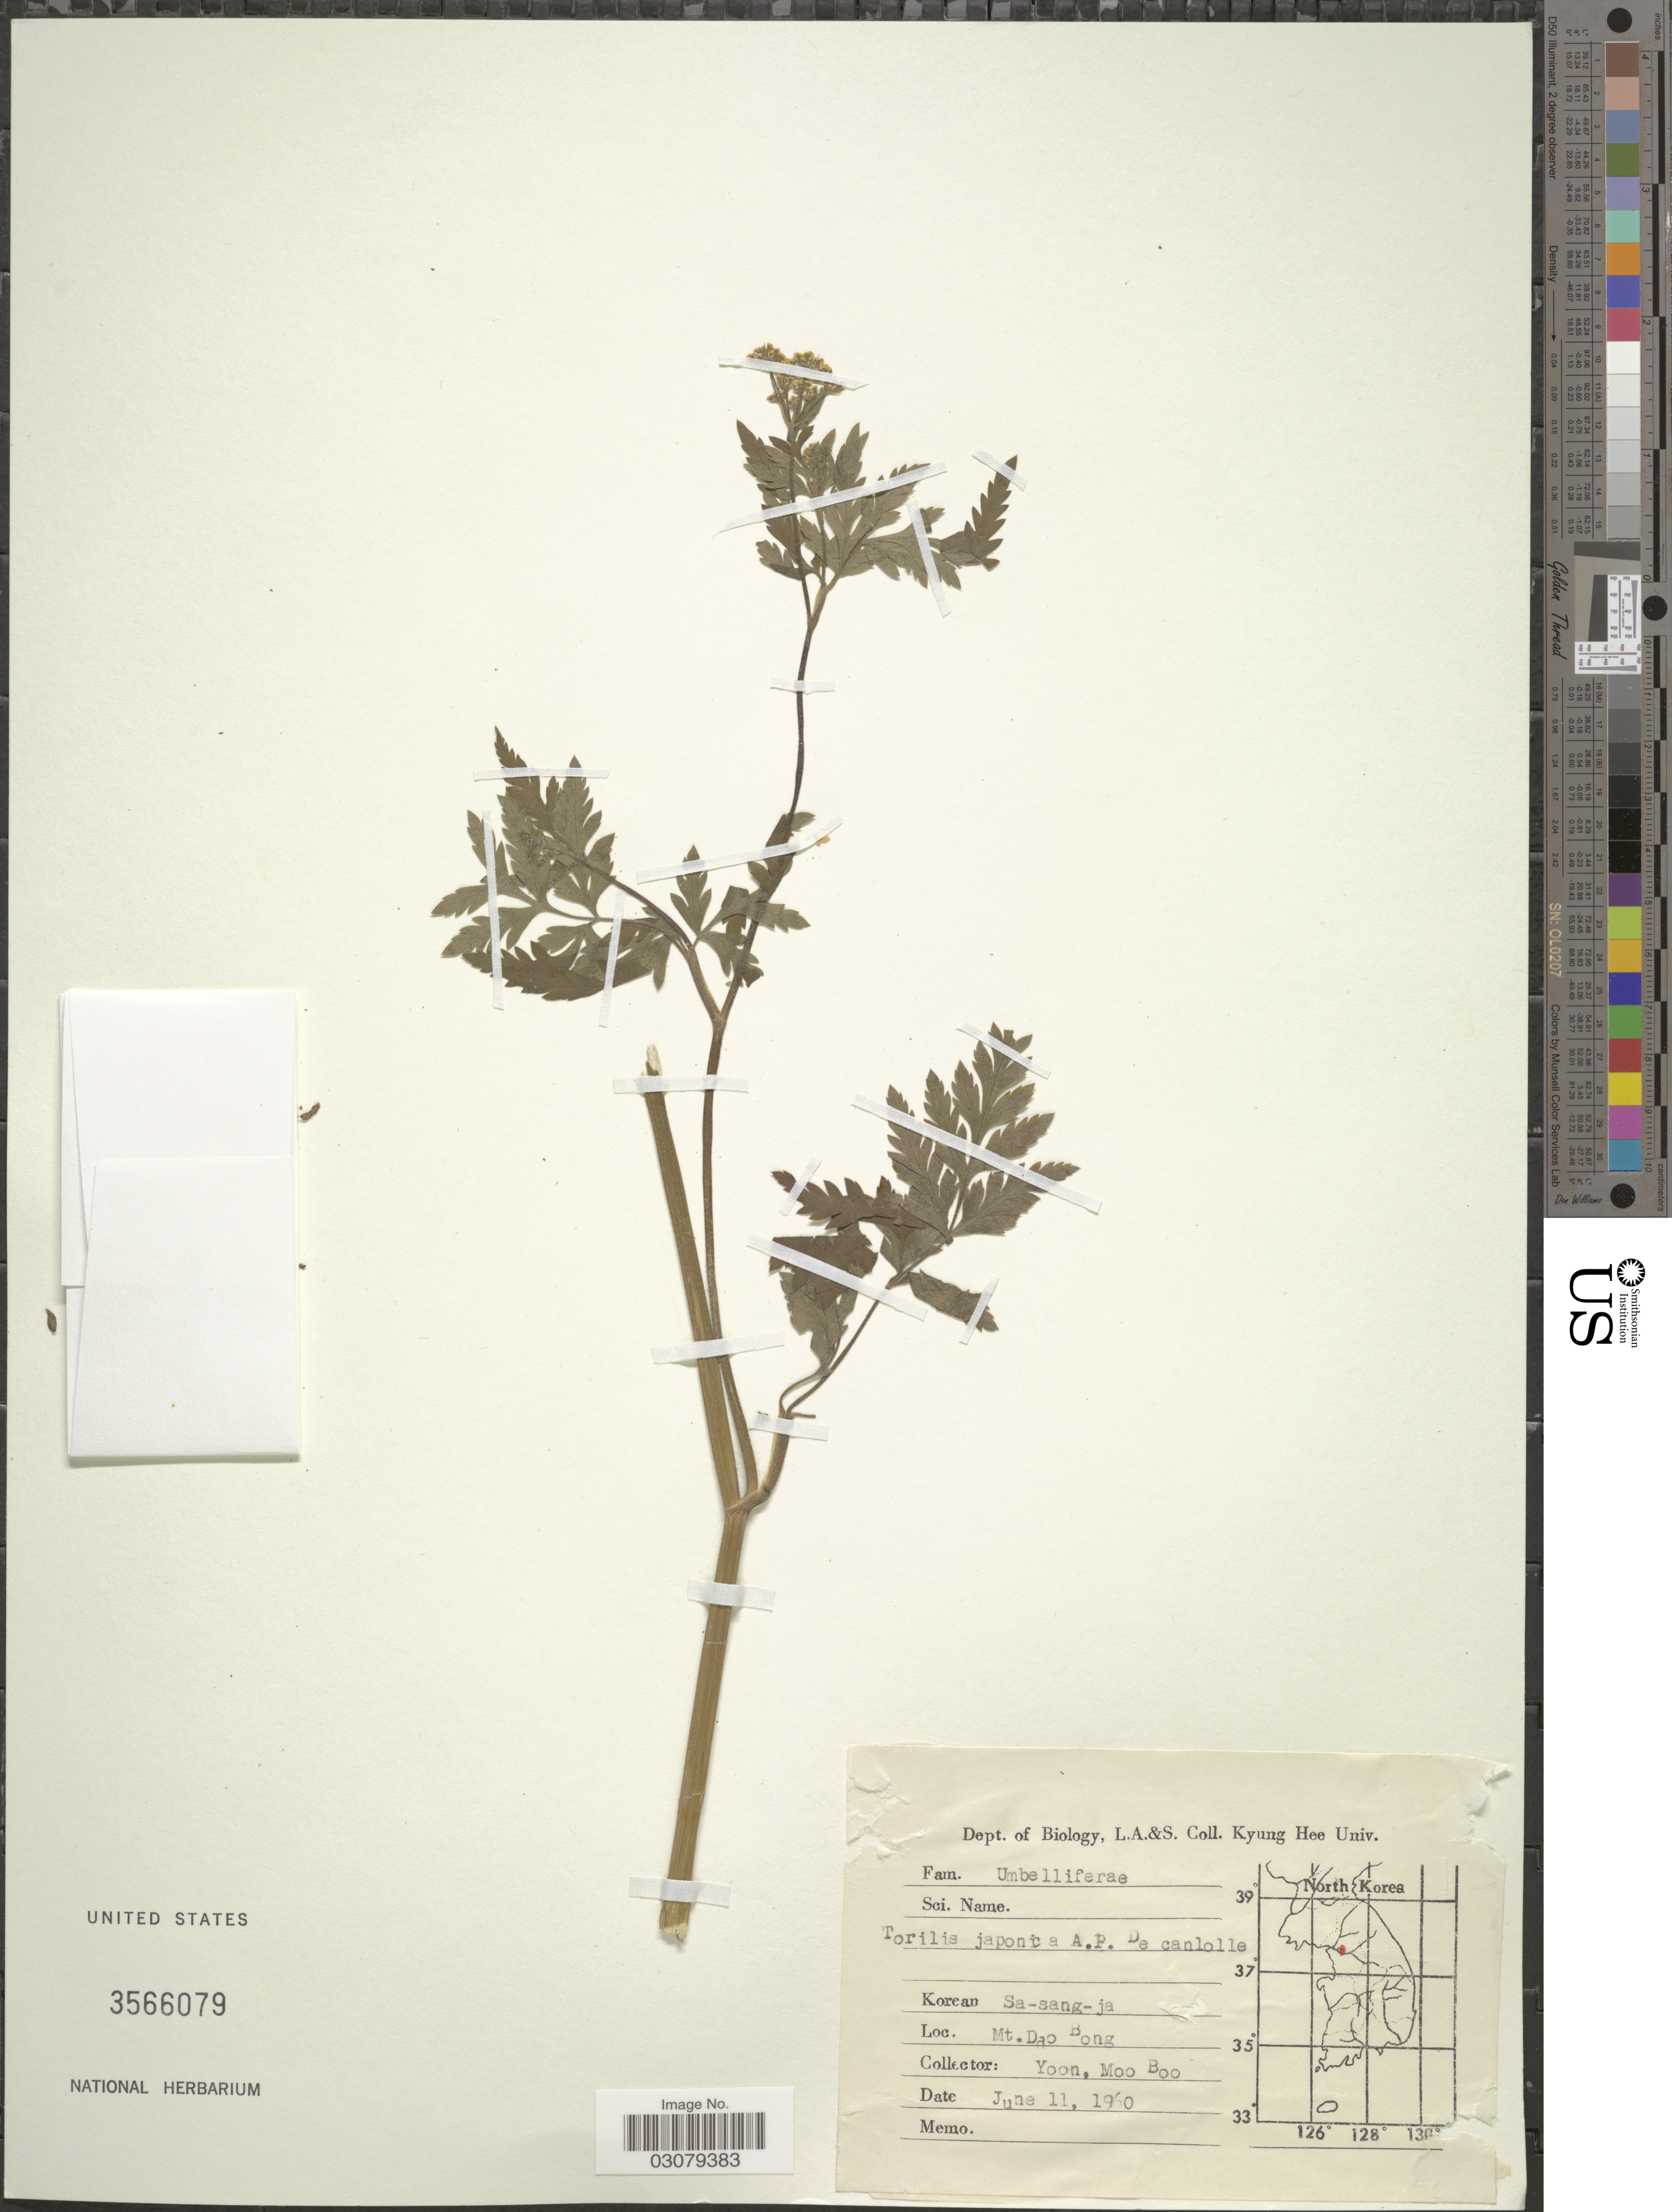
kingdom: Plantae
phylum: Tracheophyta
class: Magnoliopsida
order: Apiales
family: Apiaceae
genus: Torilis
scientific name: Torilis japonica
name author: (Houtt.) DC.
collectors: M. Yoon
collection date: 1960-06-11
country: South Korea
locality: Mt. Dao Bong.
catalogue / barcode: US 3566079